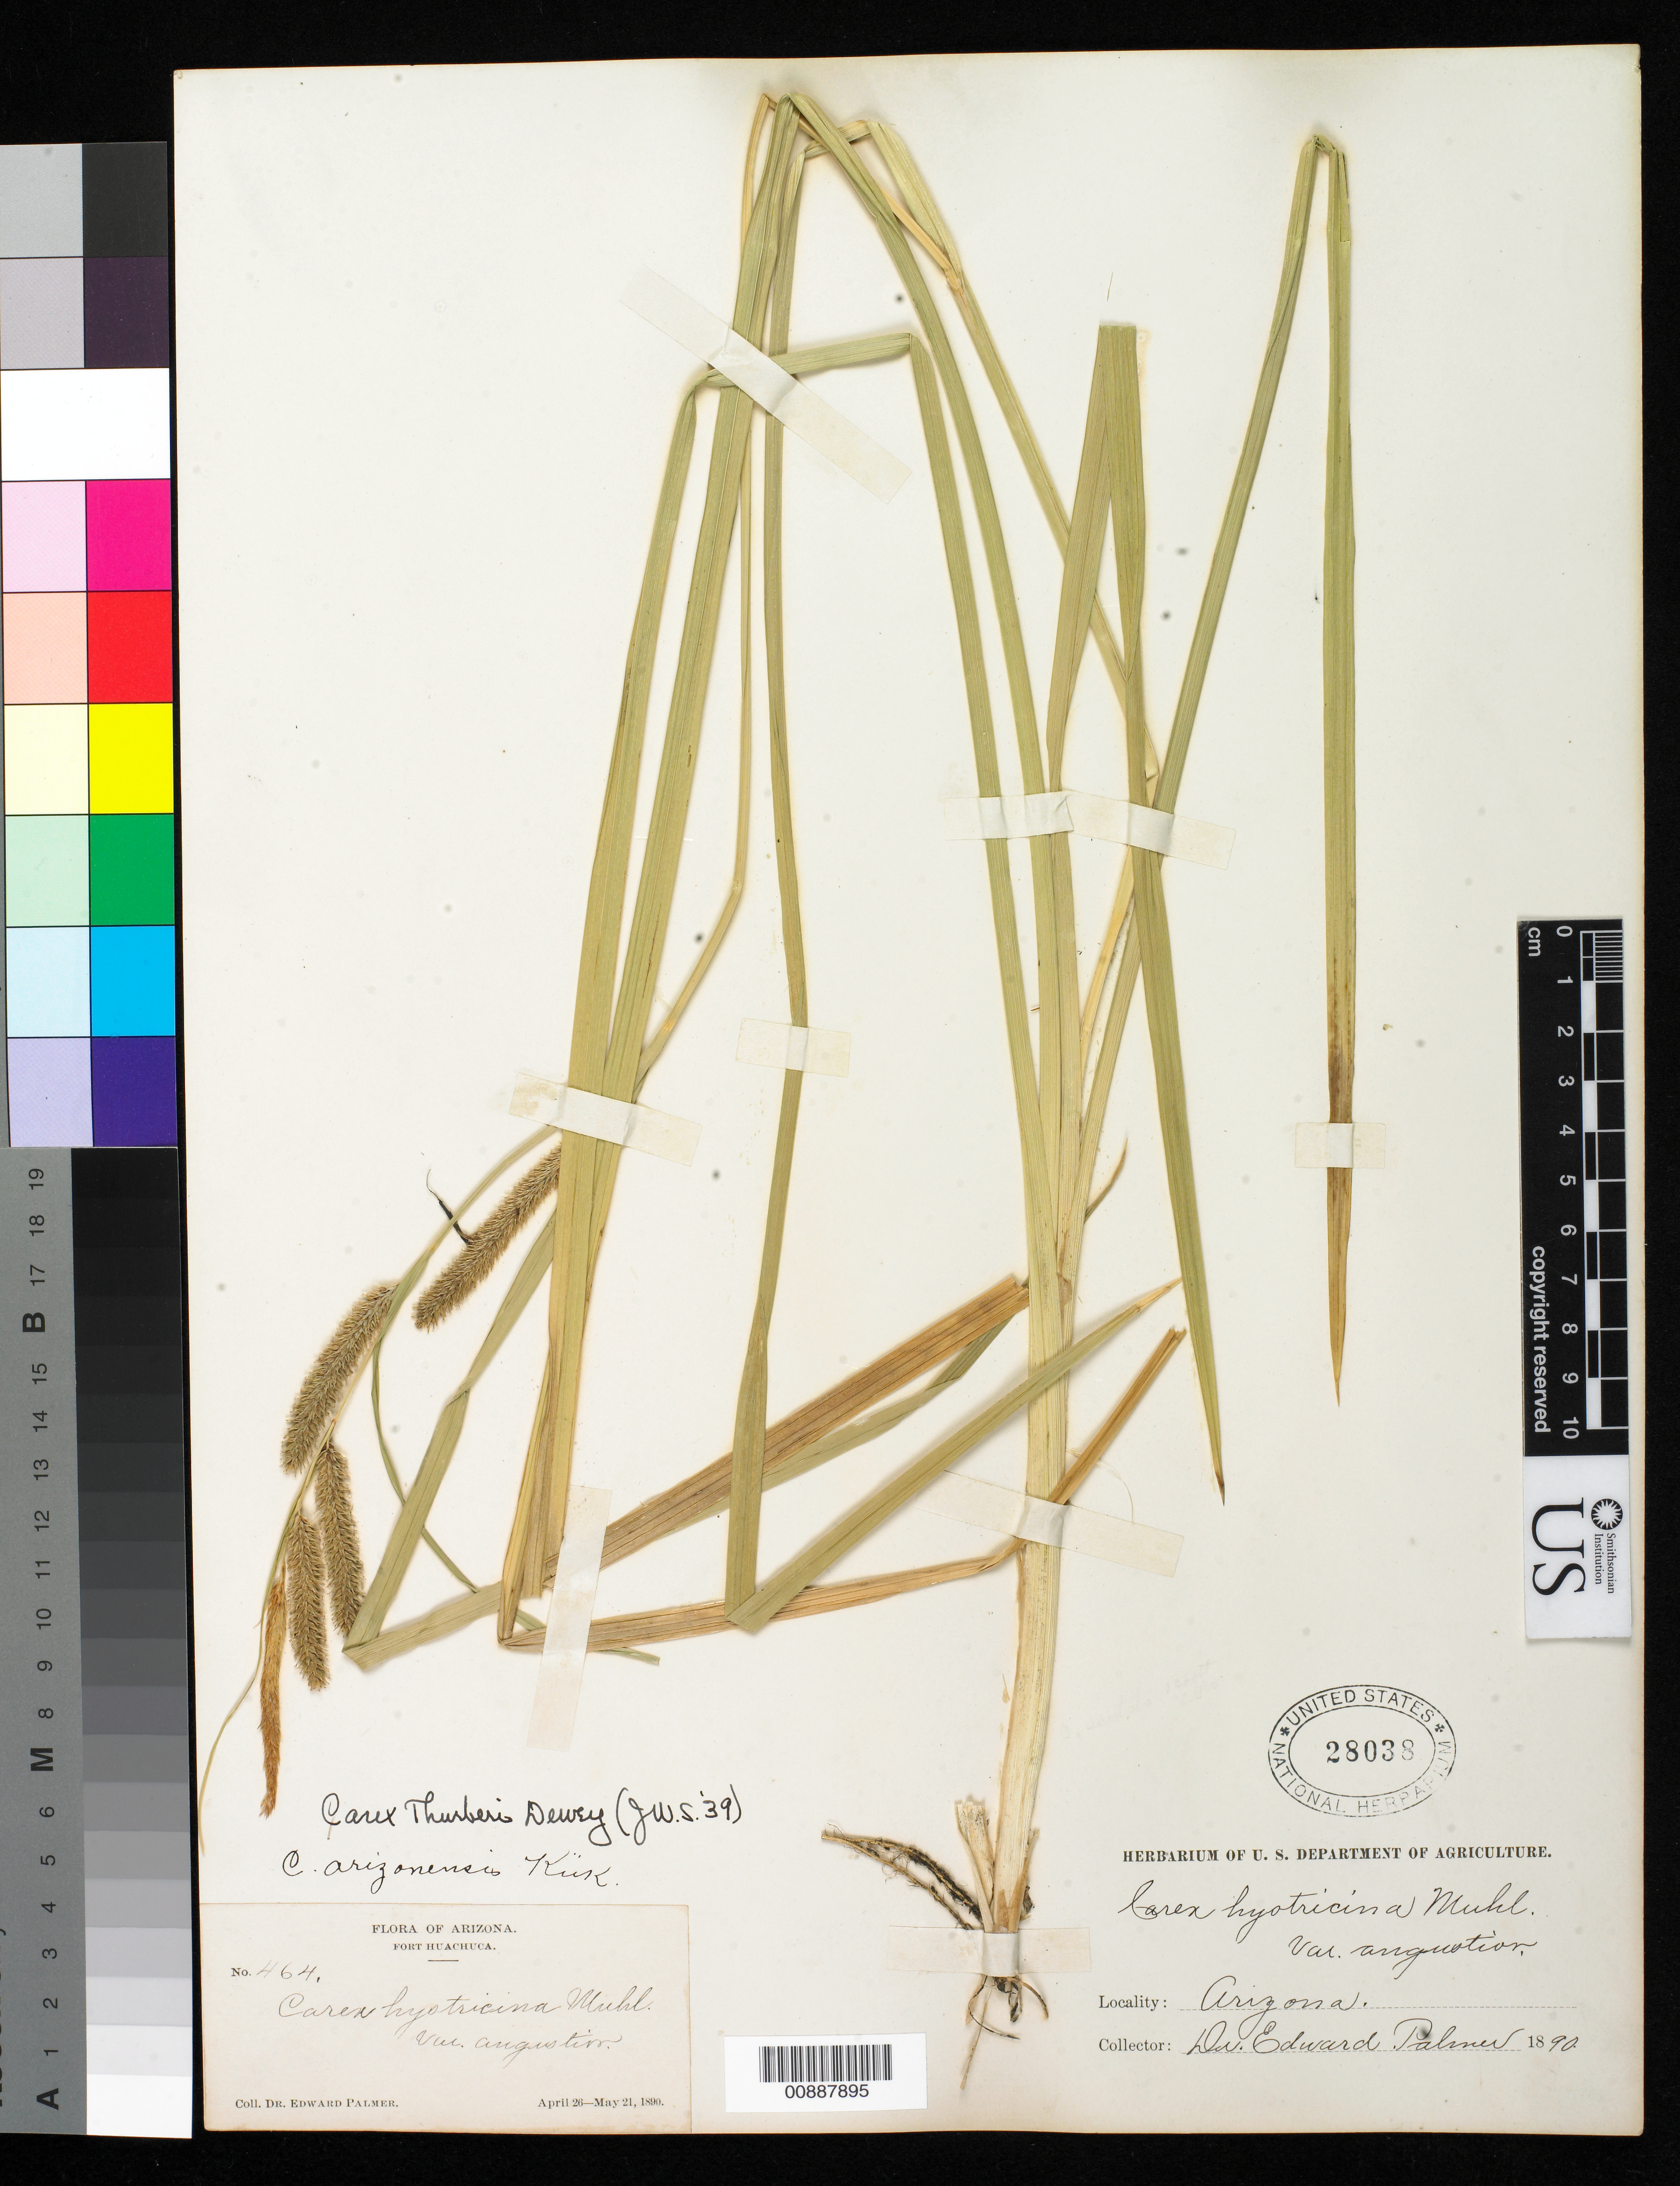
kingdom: Plantae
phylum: Tracheophyta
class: Liliopsida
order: Poales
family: Cyperaceae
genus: Carex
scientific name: Carex thurberi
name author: Dewey ex Torr.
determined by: Stacey, J. W.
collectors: E. Palmer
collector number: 464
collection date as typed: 26 Apr 1890 to 21 May 1890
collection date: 1890-04-26/1890-05-21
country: United States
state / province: Arizona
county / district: Cochise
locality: Fort Huachuca.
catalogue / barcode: US 28038